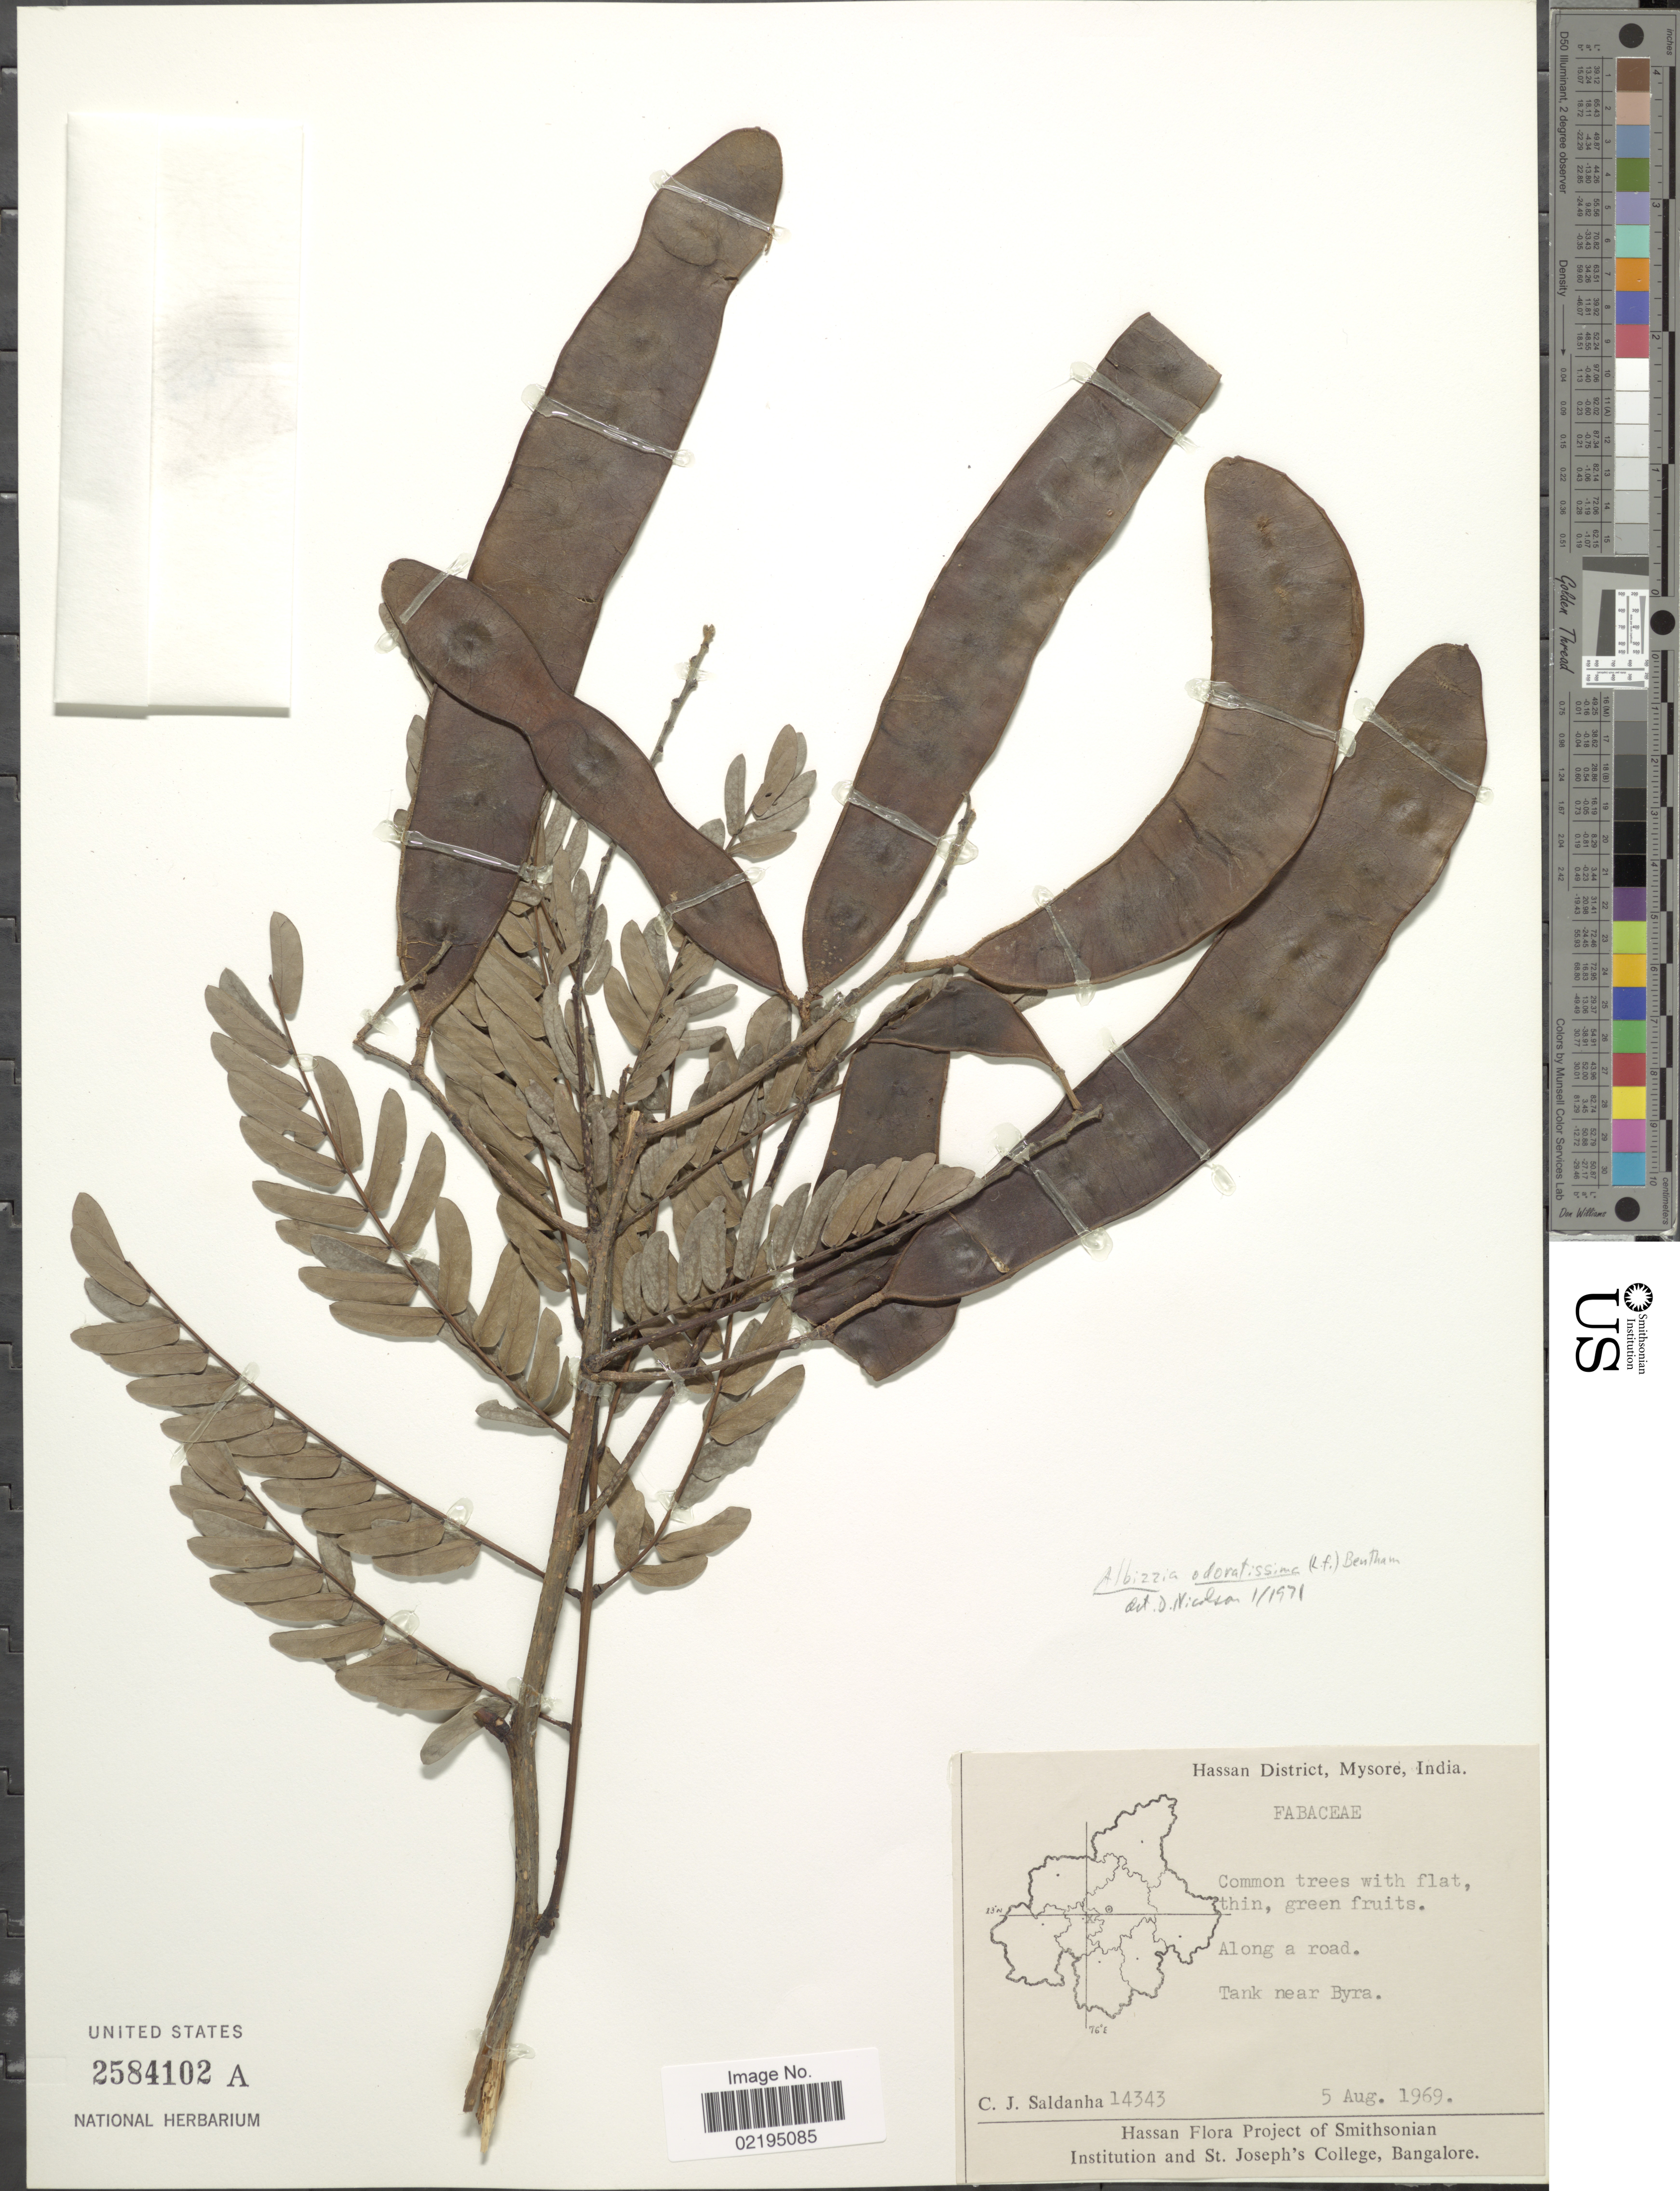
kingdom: Plantae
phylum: Tracheophyta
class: Magnoliopsida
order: Fabales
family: Fabaceae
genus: Albizia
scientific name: Albizia odoratissima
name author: (L. f.) Benth.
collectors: C. J. Saldanha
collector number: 14343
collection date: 1969-08-05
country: India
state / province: Karnataka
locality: Hassan District, Mysore, Tank near Byra, along road.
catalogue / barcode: US 2584102A